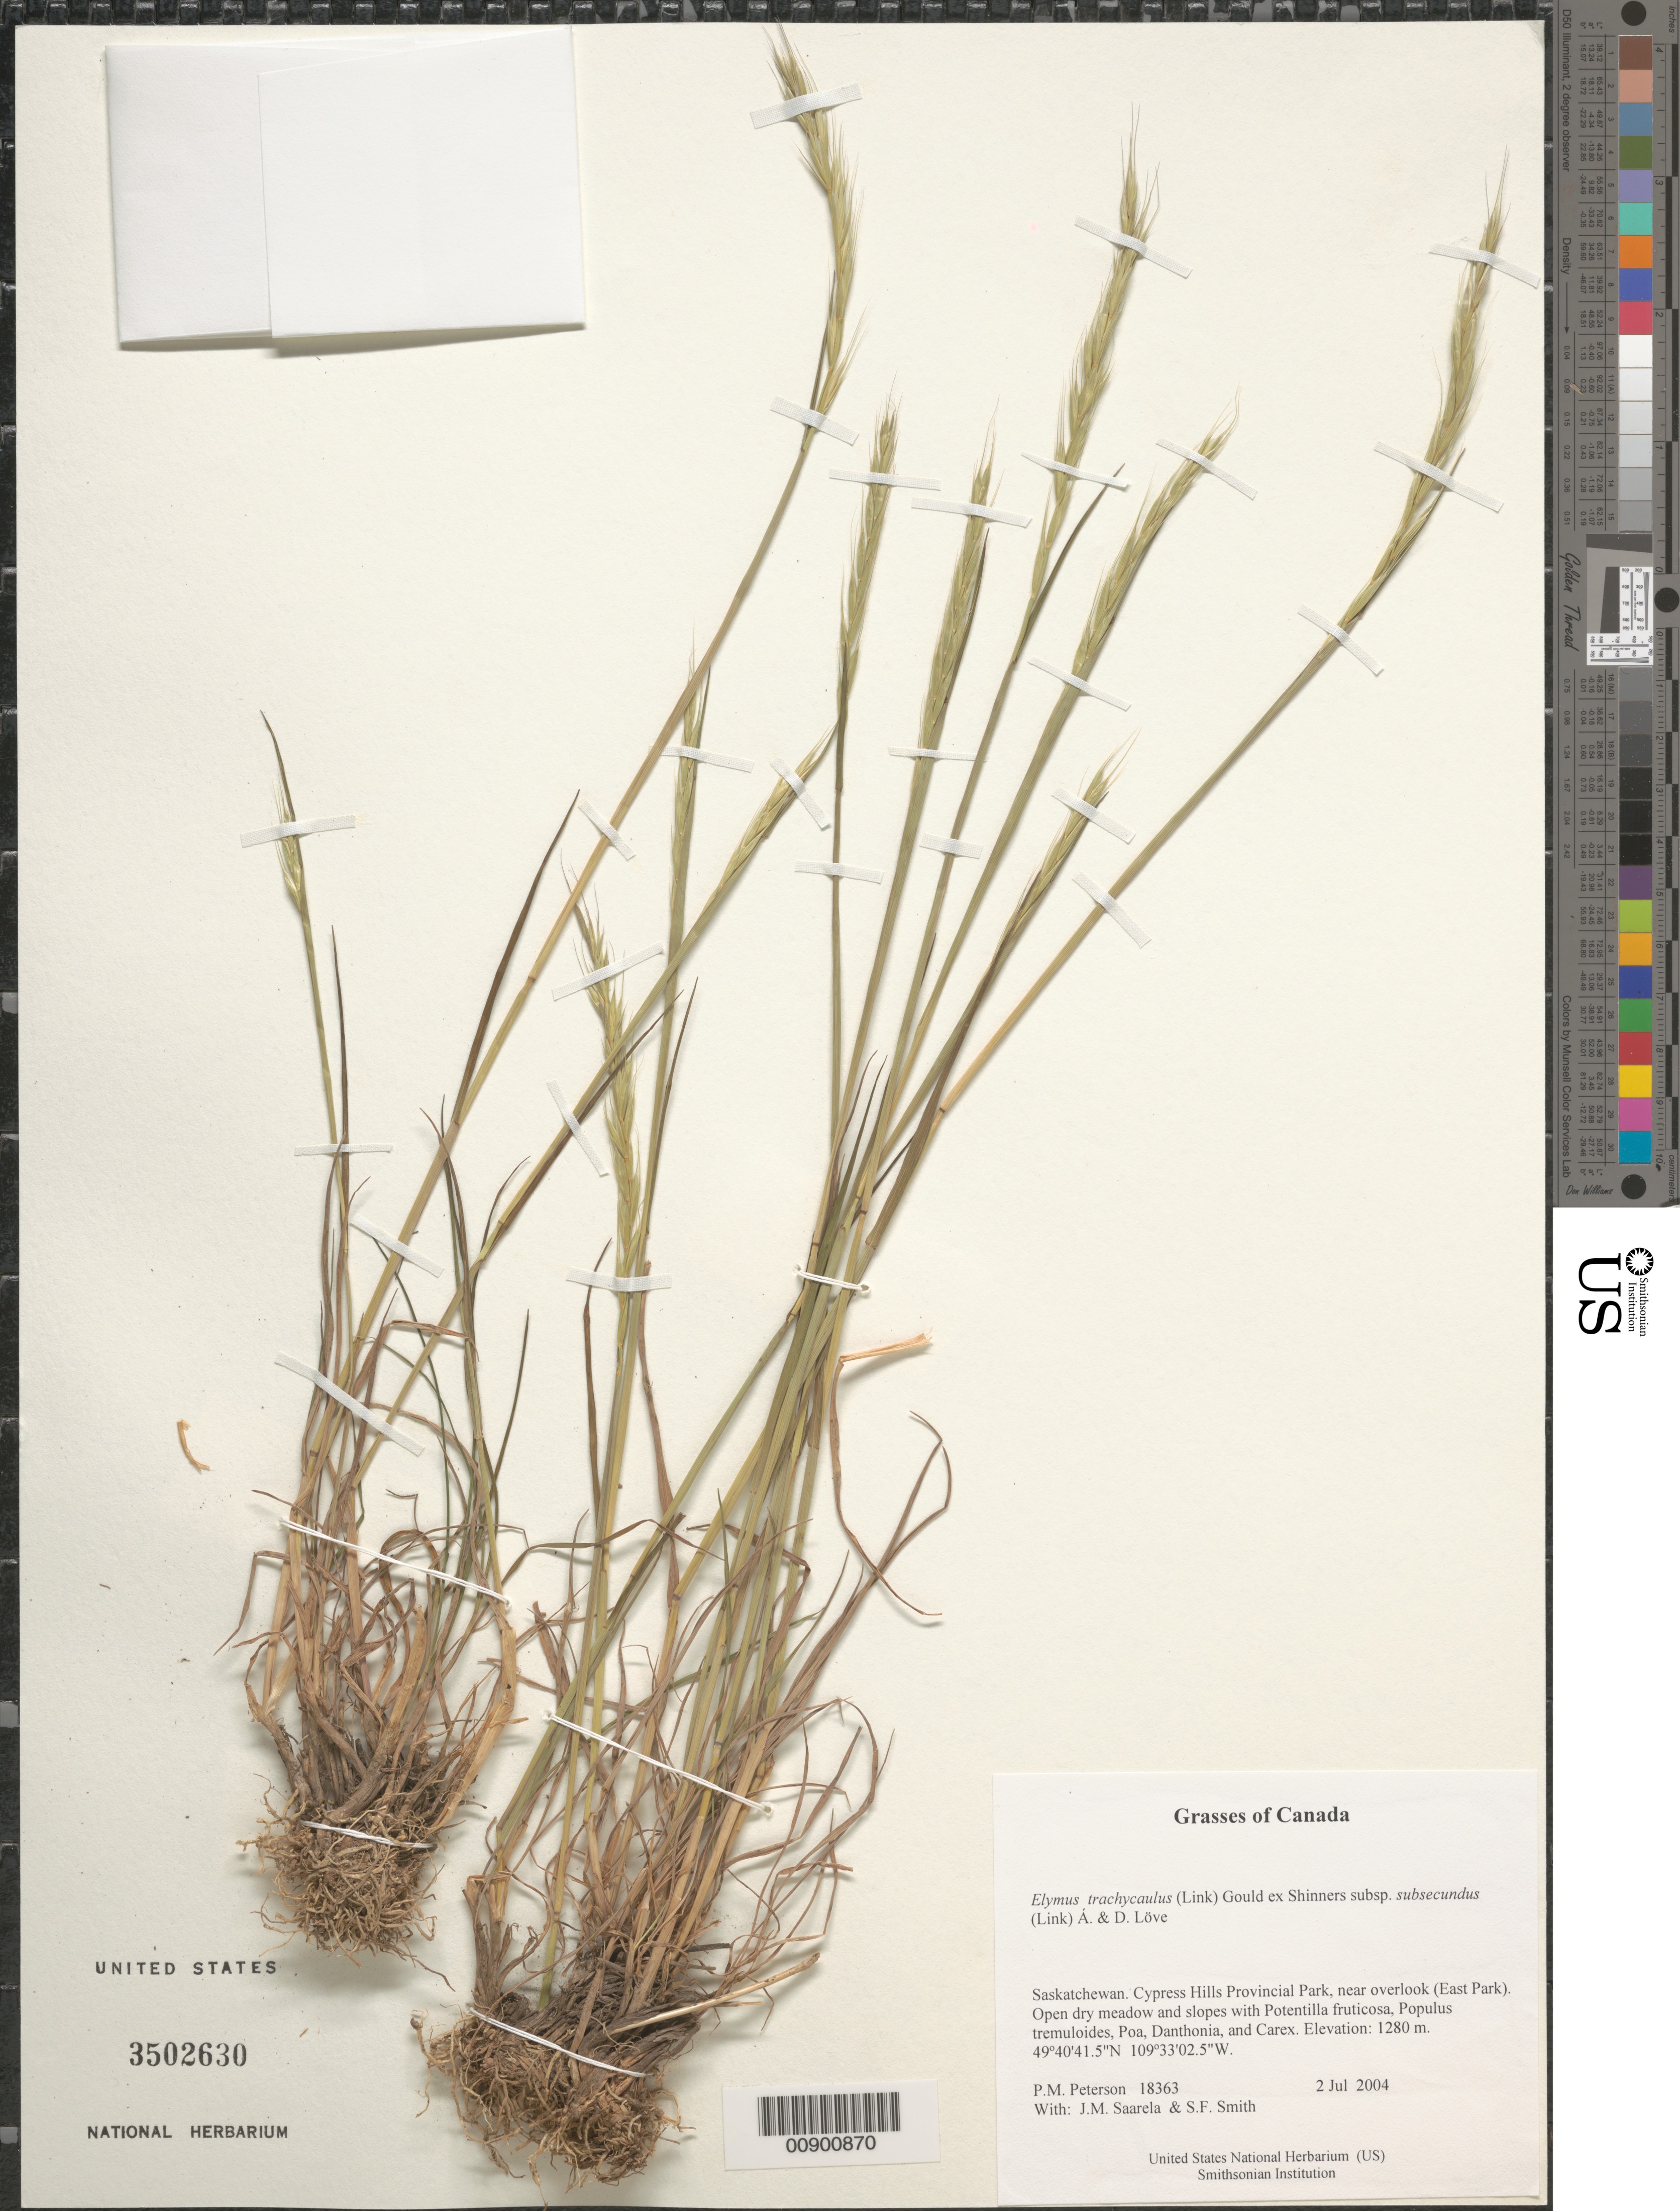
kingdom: Plantae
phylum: Tracheophyta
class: Liliopsida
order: Poales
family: Poaceae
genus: Elymus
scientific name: Elymus trachycaulus subsp. subsecundus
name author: (Link) Á. Löve & D. Löve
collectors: P. M. Peterson, J. Saarela & S.F. Smith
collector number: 18363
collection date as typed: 02 Jul 2004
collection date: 2004-07-02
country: Canada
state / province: Saskatchewan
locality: Cypress Hills Provincial Park, near overlook (East Park). Open dry meadow and slopes with Potentilla fruticosa, Populus tremuloides, Poa, Danthonia, and Carex.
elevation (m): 1280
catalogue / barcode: US 3502630